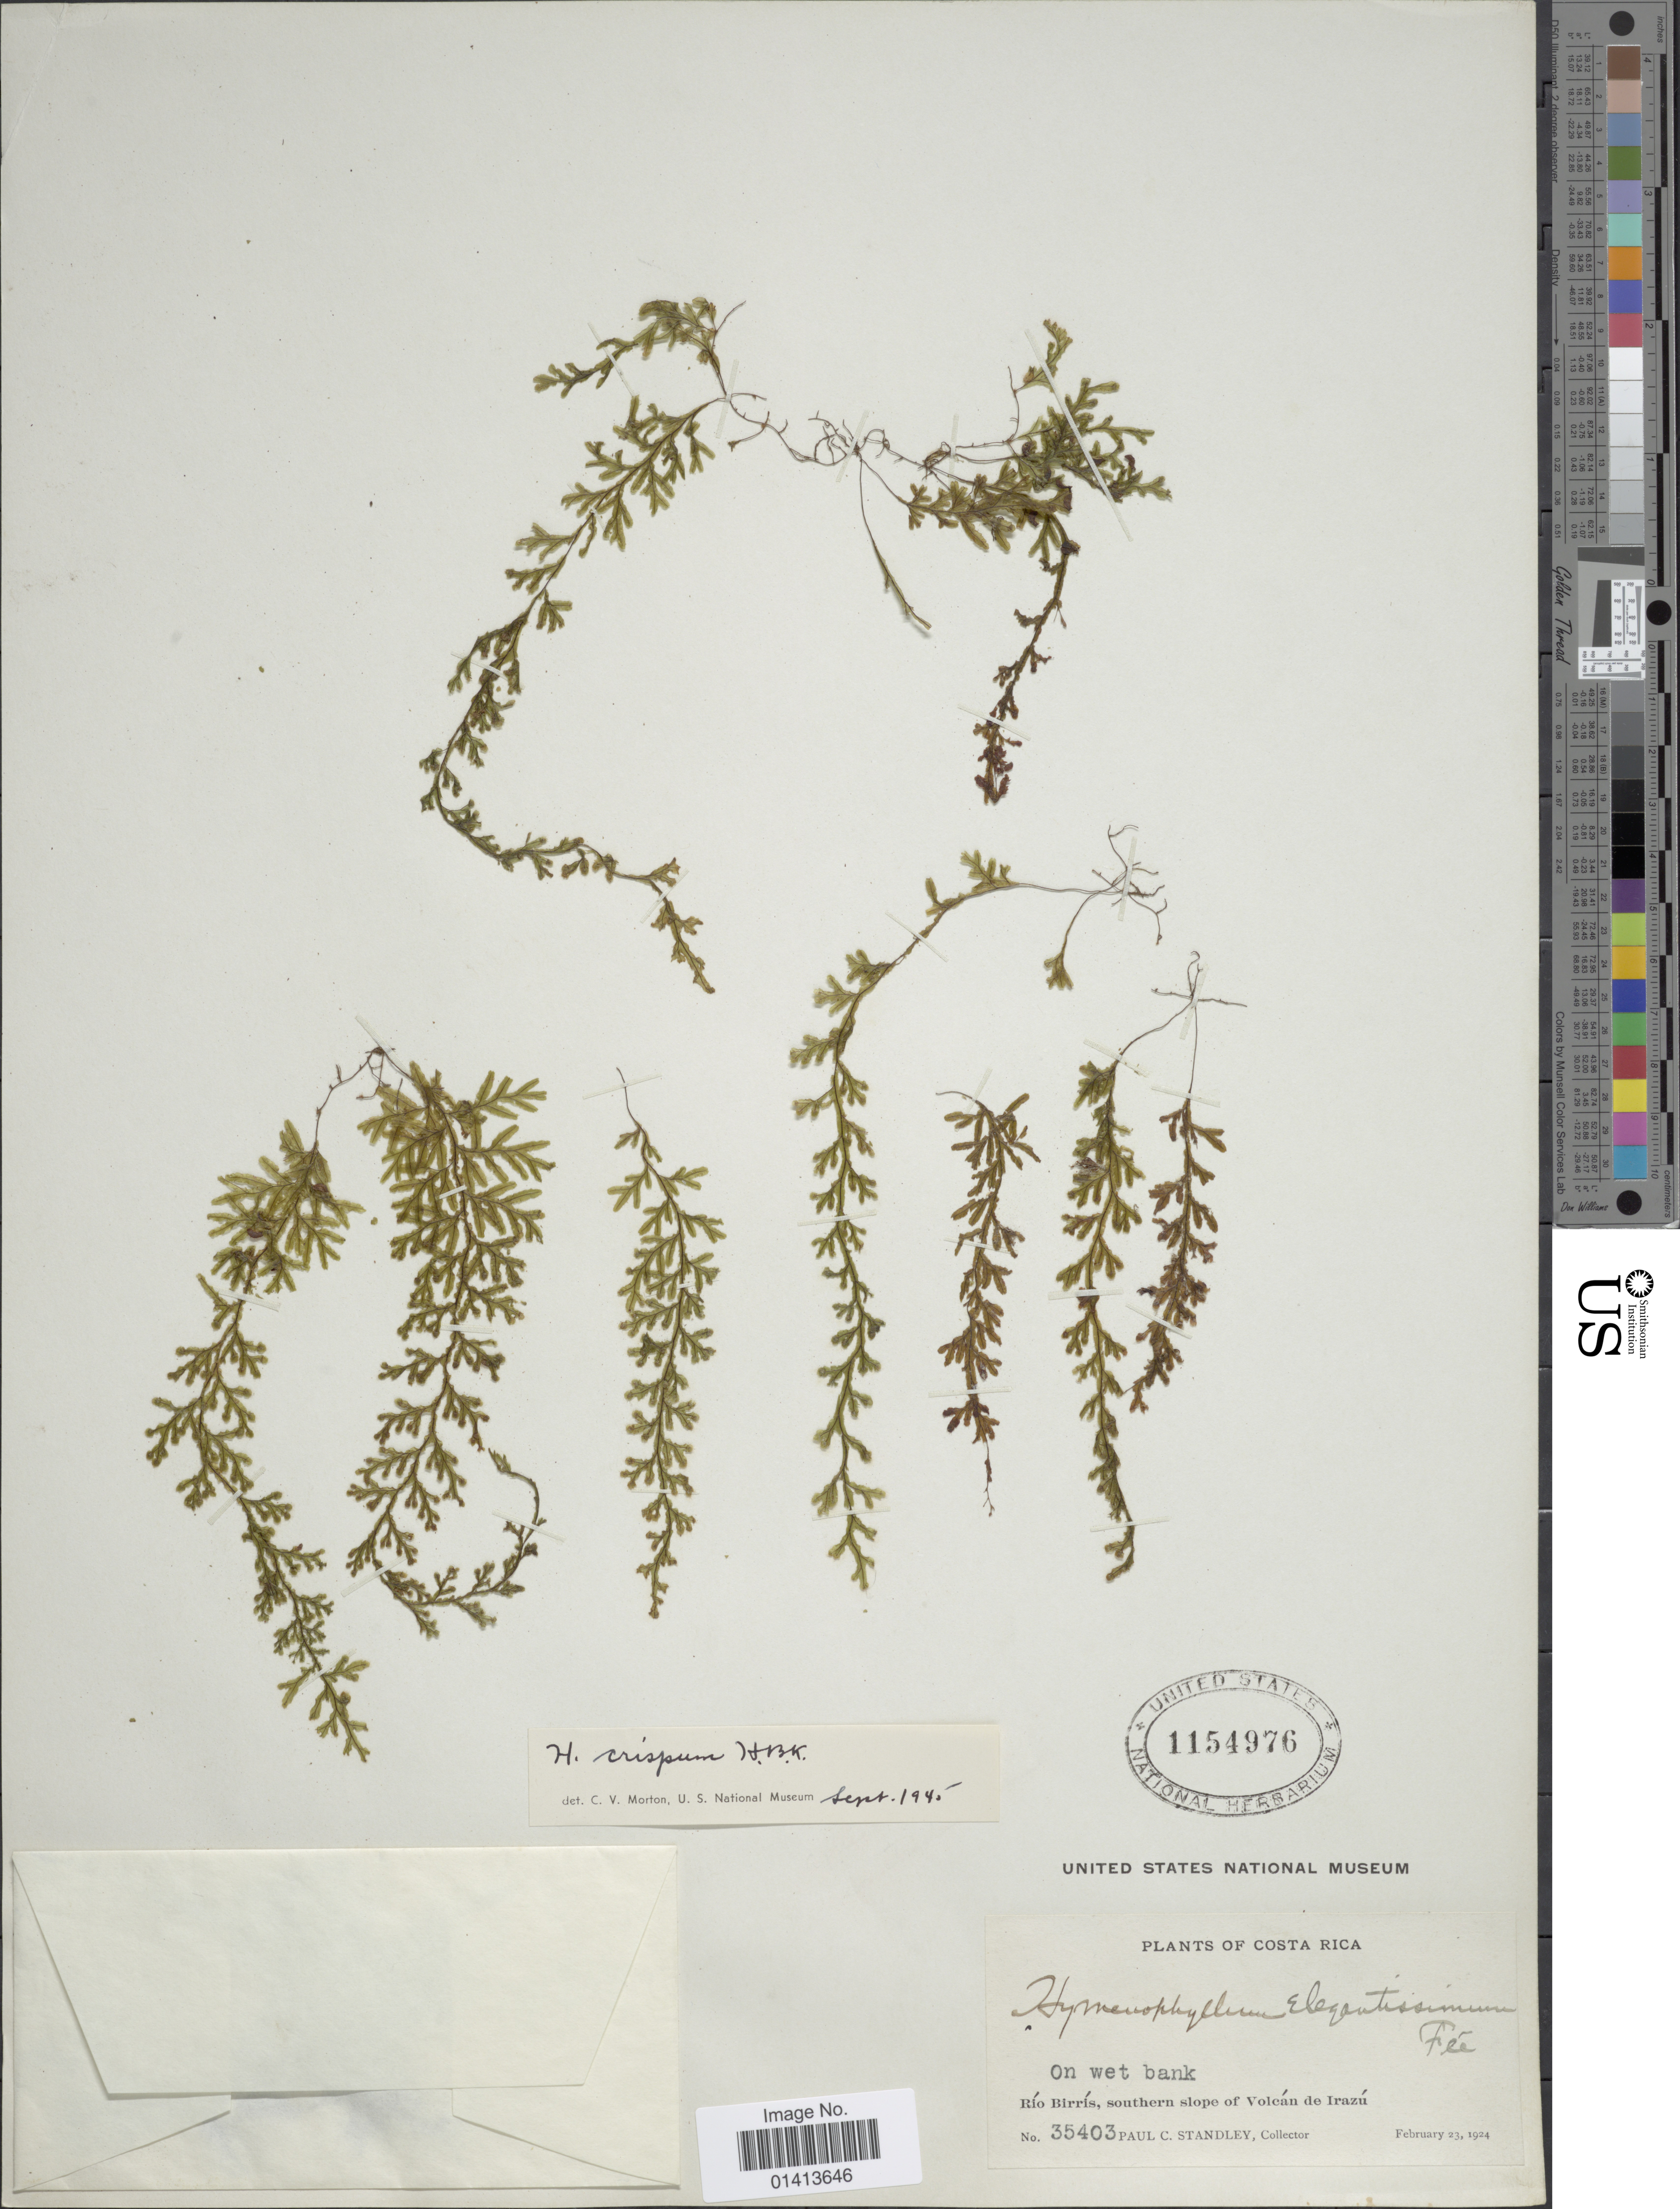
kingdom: Plantae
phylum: Tracheophyta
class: Polypodiopsida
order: Hymenophyllales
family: Hymenophyllaceae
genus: Hymenophyllum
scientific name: Hymenophyllum crispum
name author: Kunth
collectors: P. C. Standley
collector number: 35403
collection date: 1924-02-23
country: Costa Rica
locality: Río Birrís, southern slope of Volcán de Irazú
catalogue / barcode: US 1154976